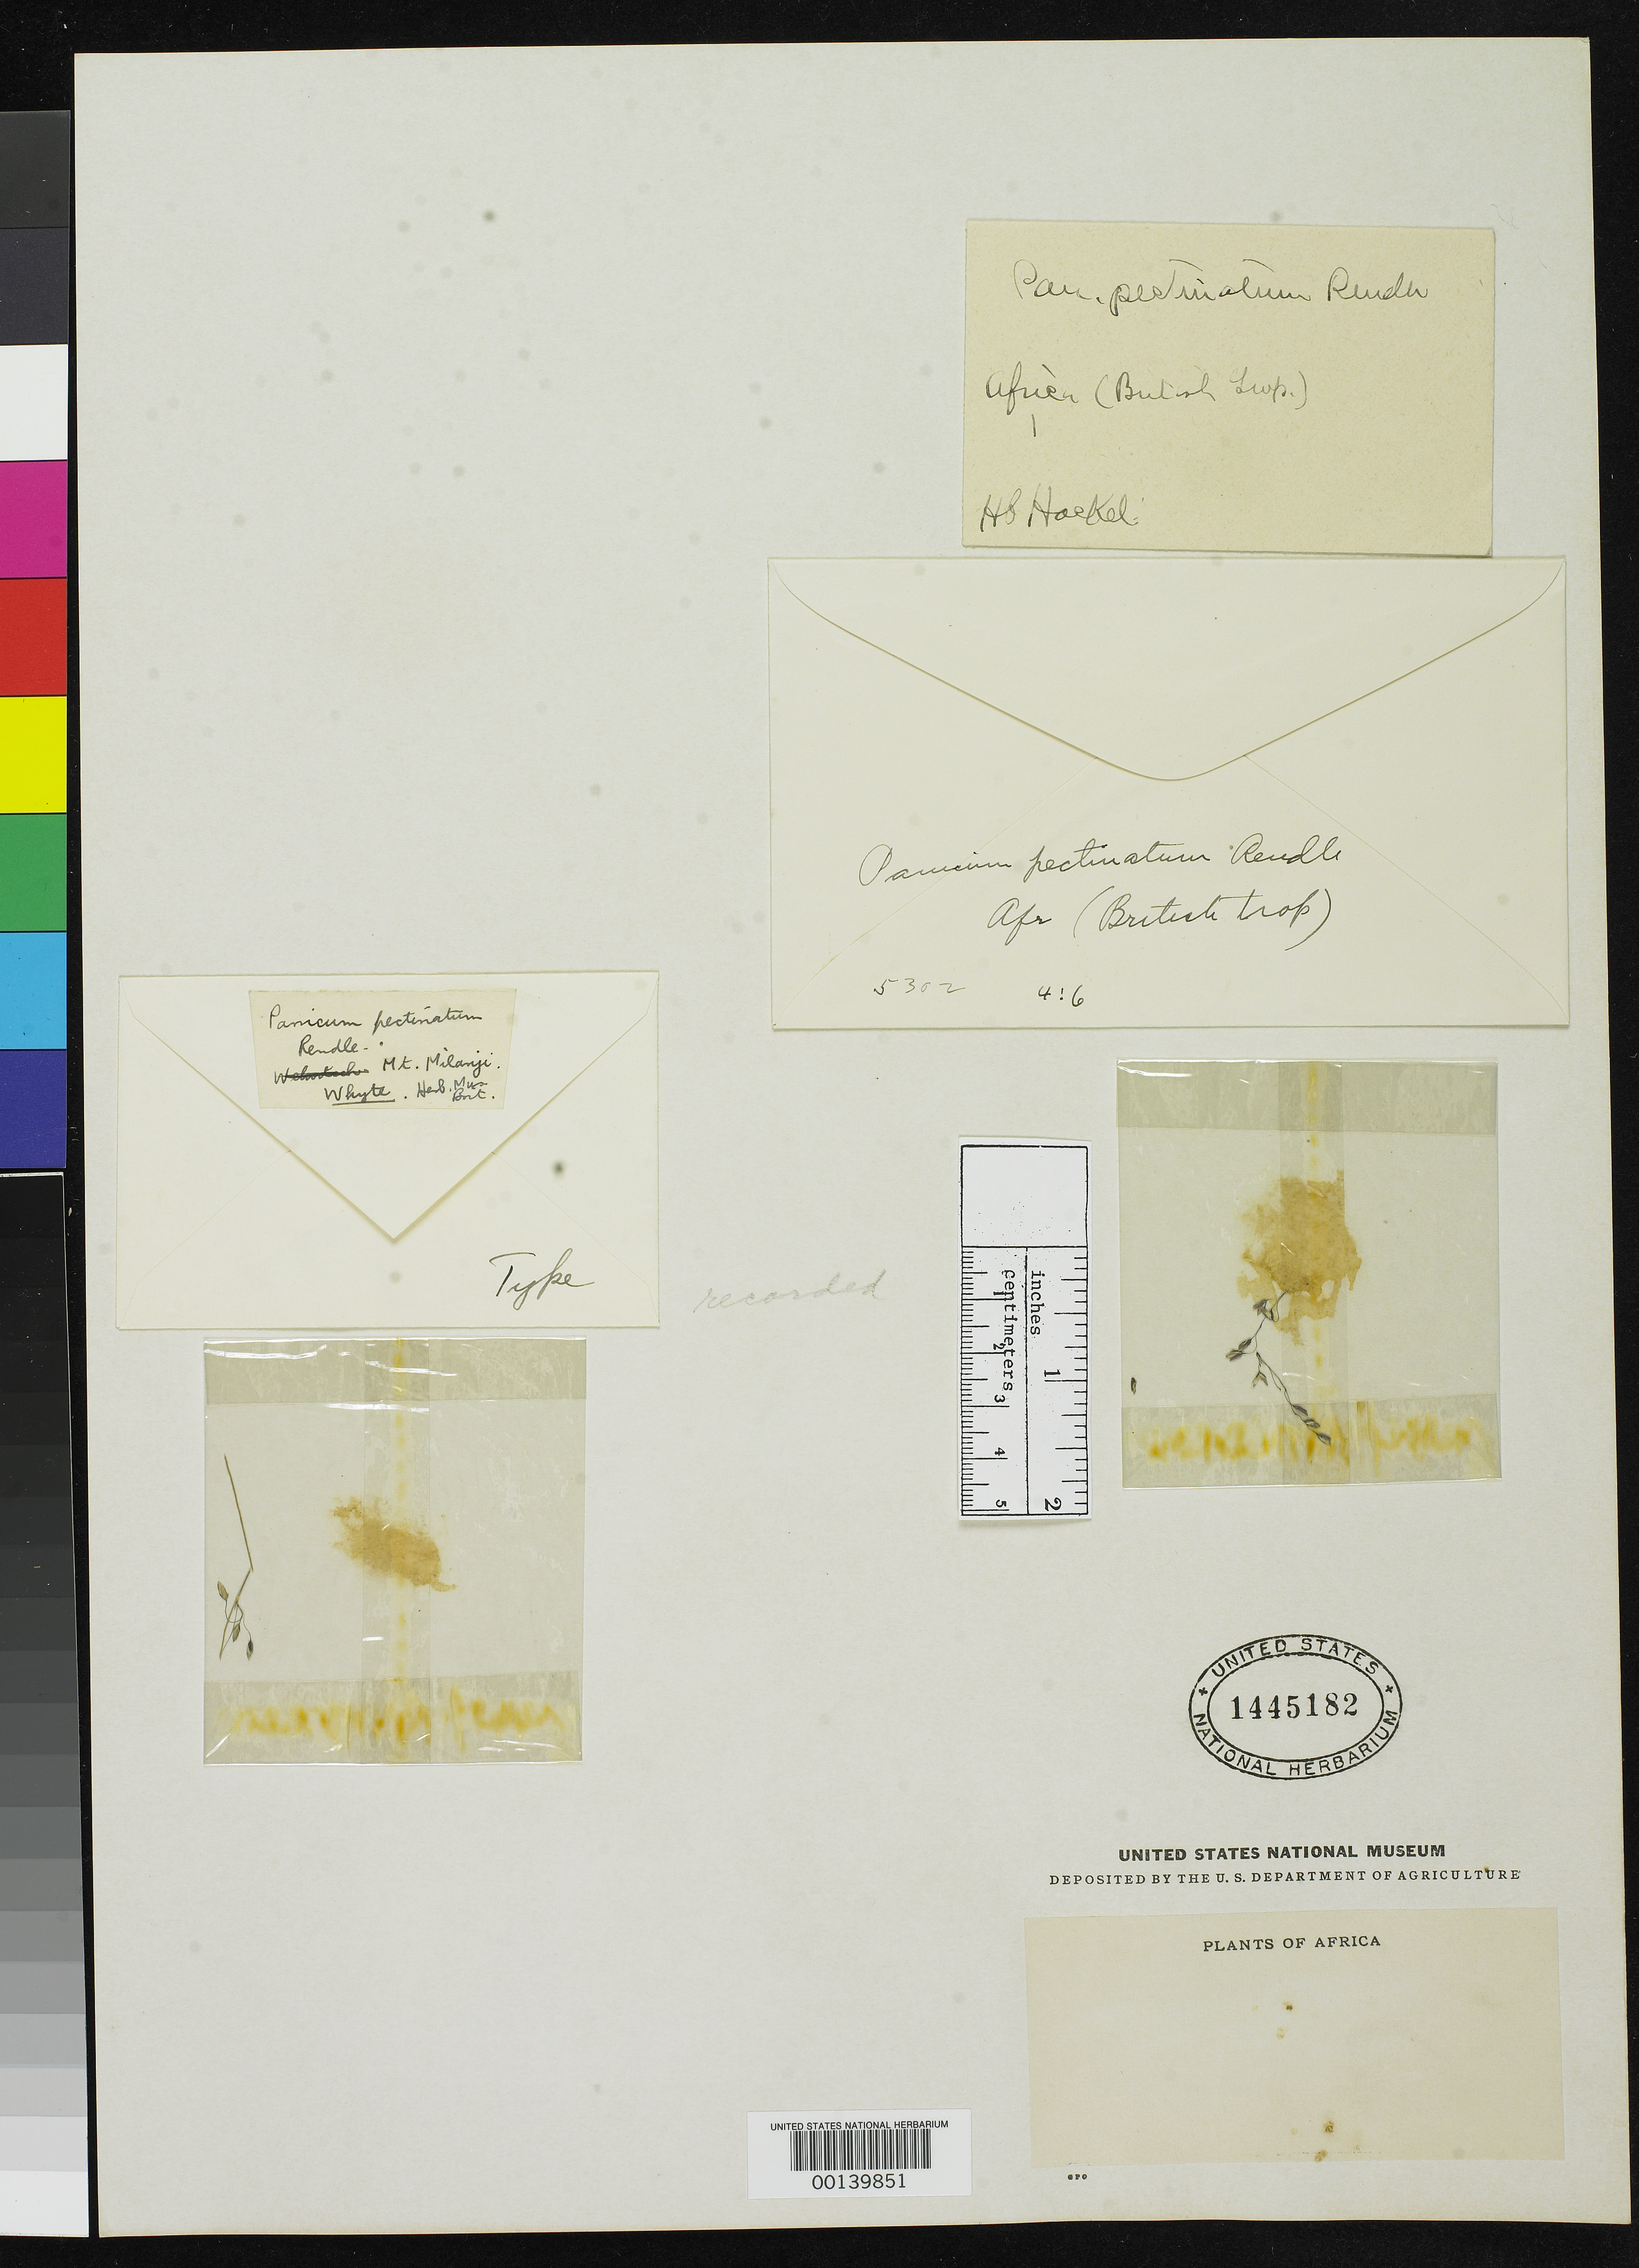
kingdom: Plantae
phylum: Tracheophyta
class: Liliopsida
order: Poales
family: Poaceae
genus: Panicum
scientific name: Panicum pectinatum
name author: Rendle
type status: Type Fragment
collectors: A. Whyte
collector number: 10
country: Malawi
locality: Mt. Milanje.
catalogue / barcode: US 1445182